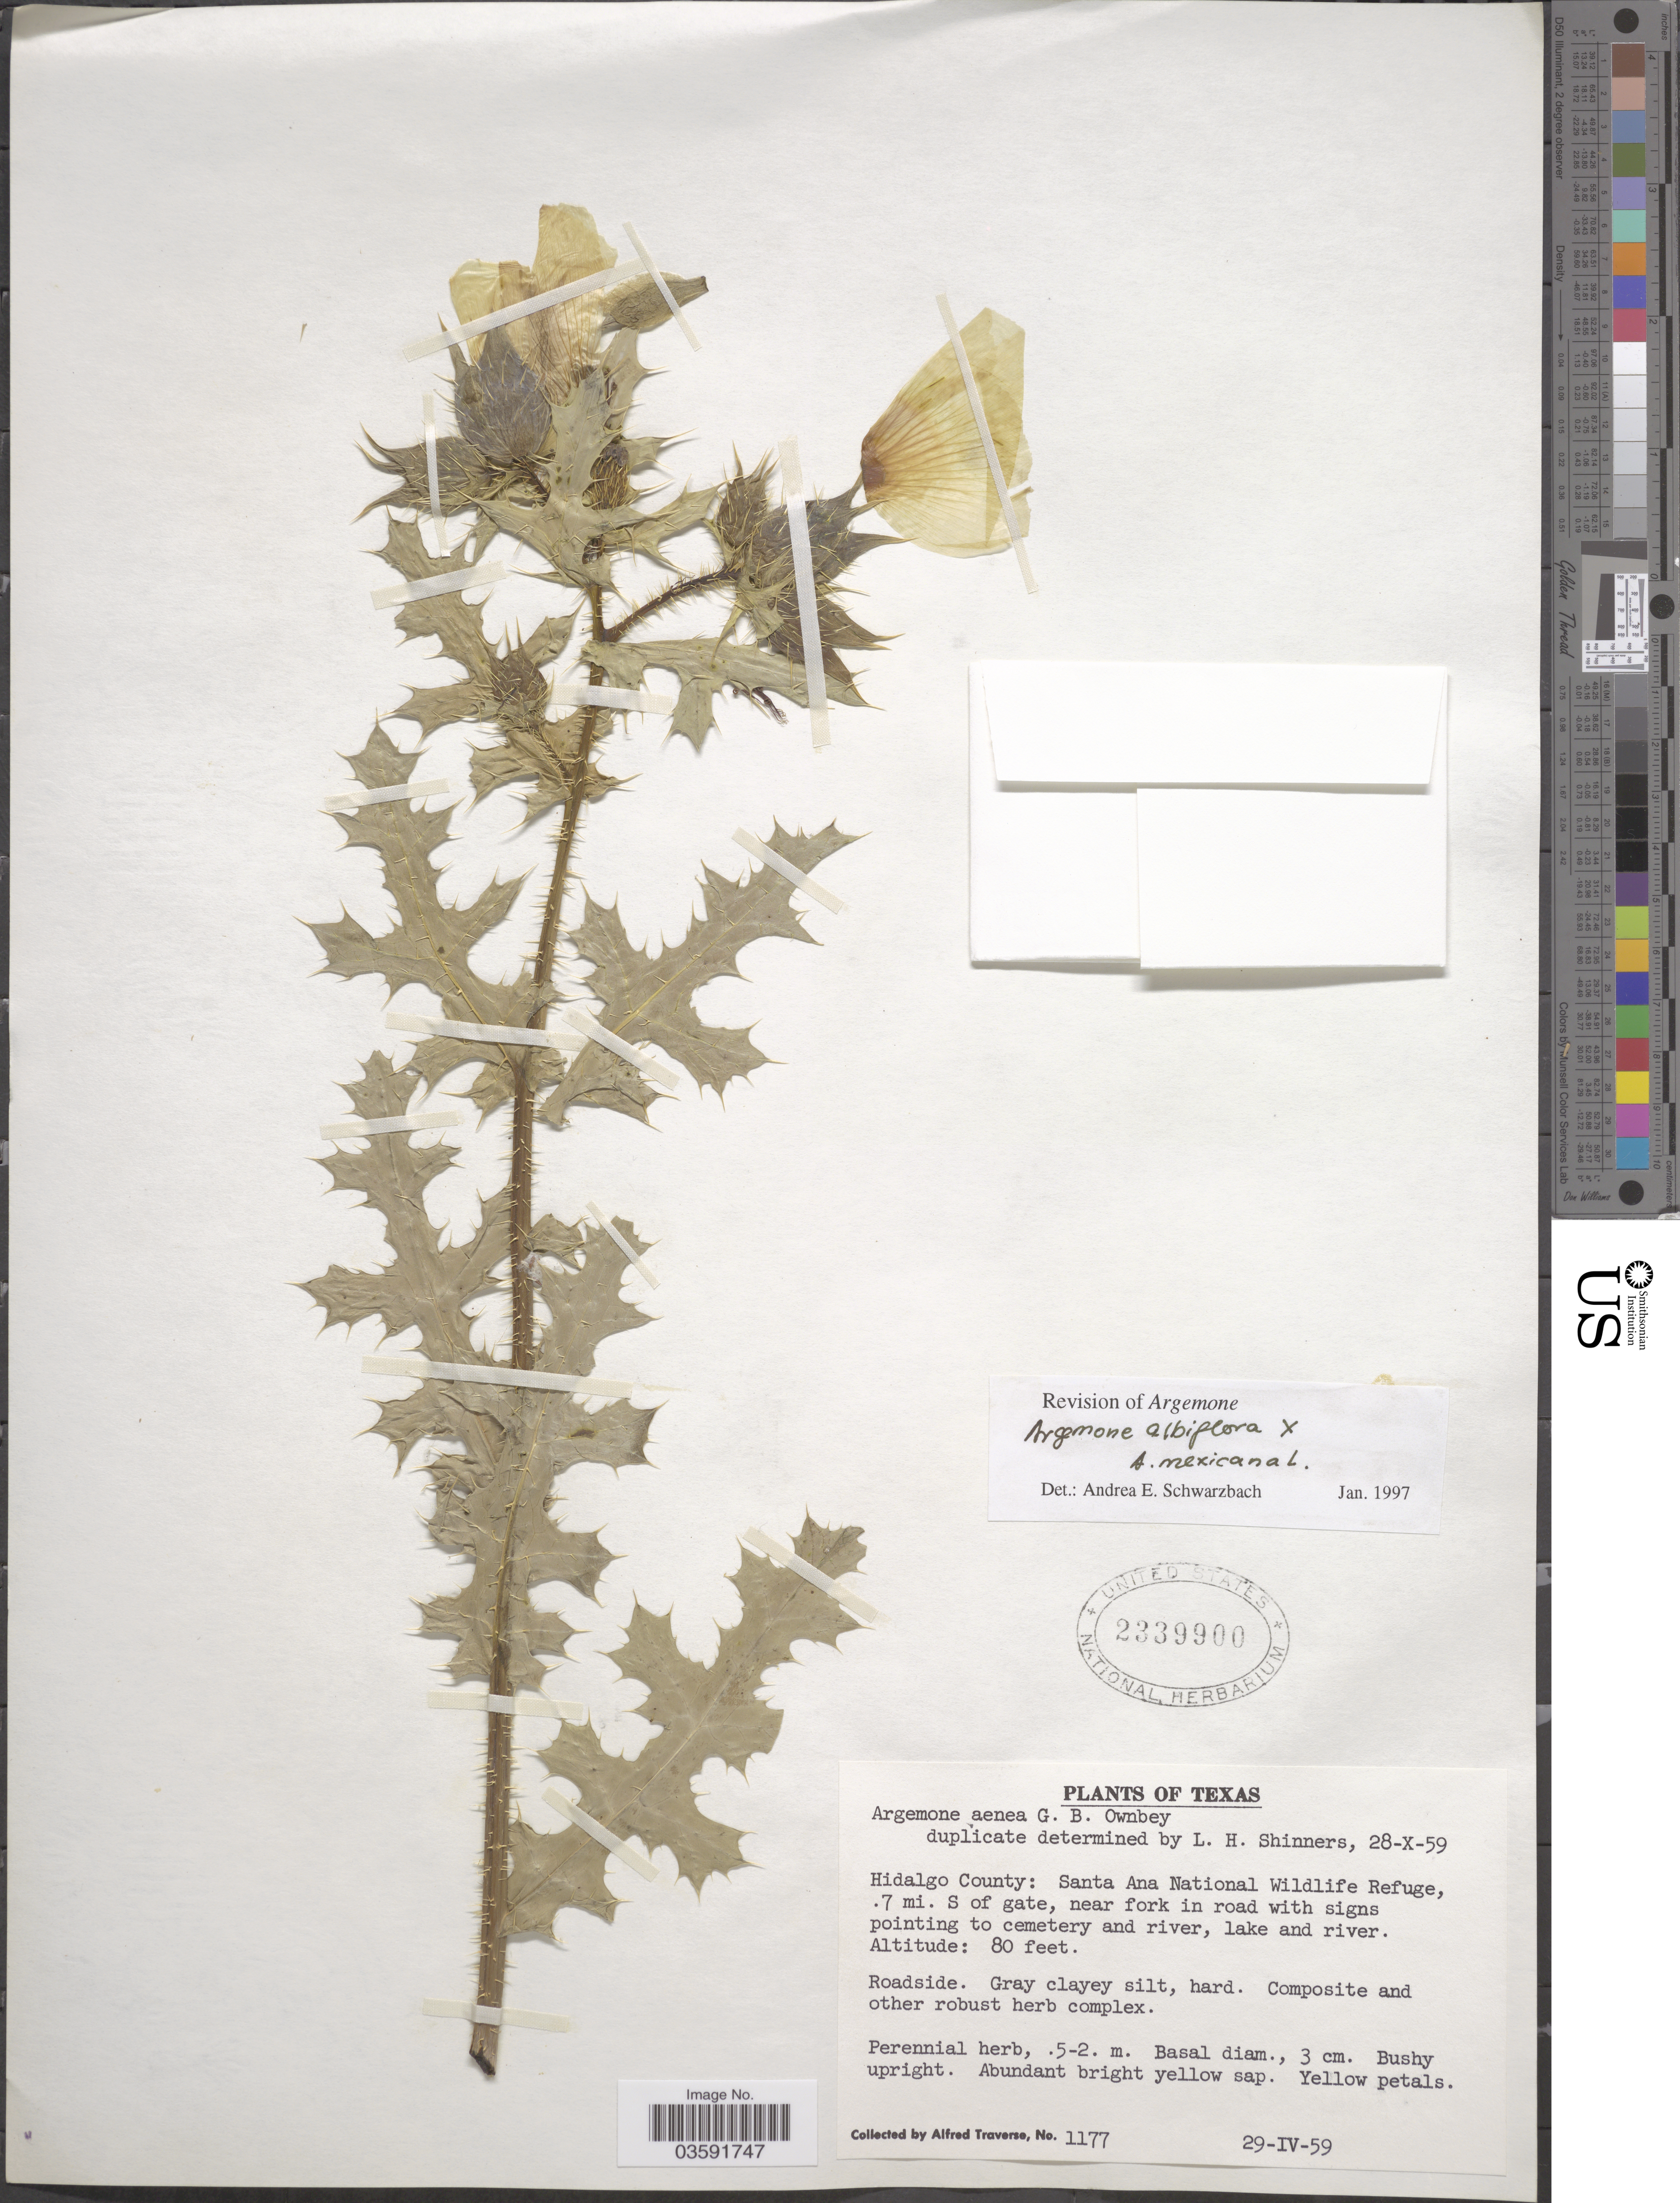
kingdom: Plantae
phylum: Tracheophyta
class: Magnoliopsida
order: Ranunculales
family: Papaveraceae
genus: Argemone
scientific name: Argemone albiflora Hornem. × A. mexicana L.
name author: Hornem.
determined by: Schwarzbach, A. E.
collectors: A. Traverse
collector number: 1177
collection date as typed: Transcribed d/m/y: 29/4/59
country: United States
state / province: Texas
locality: Hidalgo County: Santa Ana National Wildlife Refuge, 7 mi. S of gate, near fork in road with signs pointing to cemetery and river, lake and river.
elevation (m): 24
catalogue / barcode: US 2339900